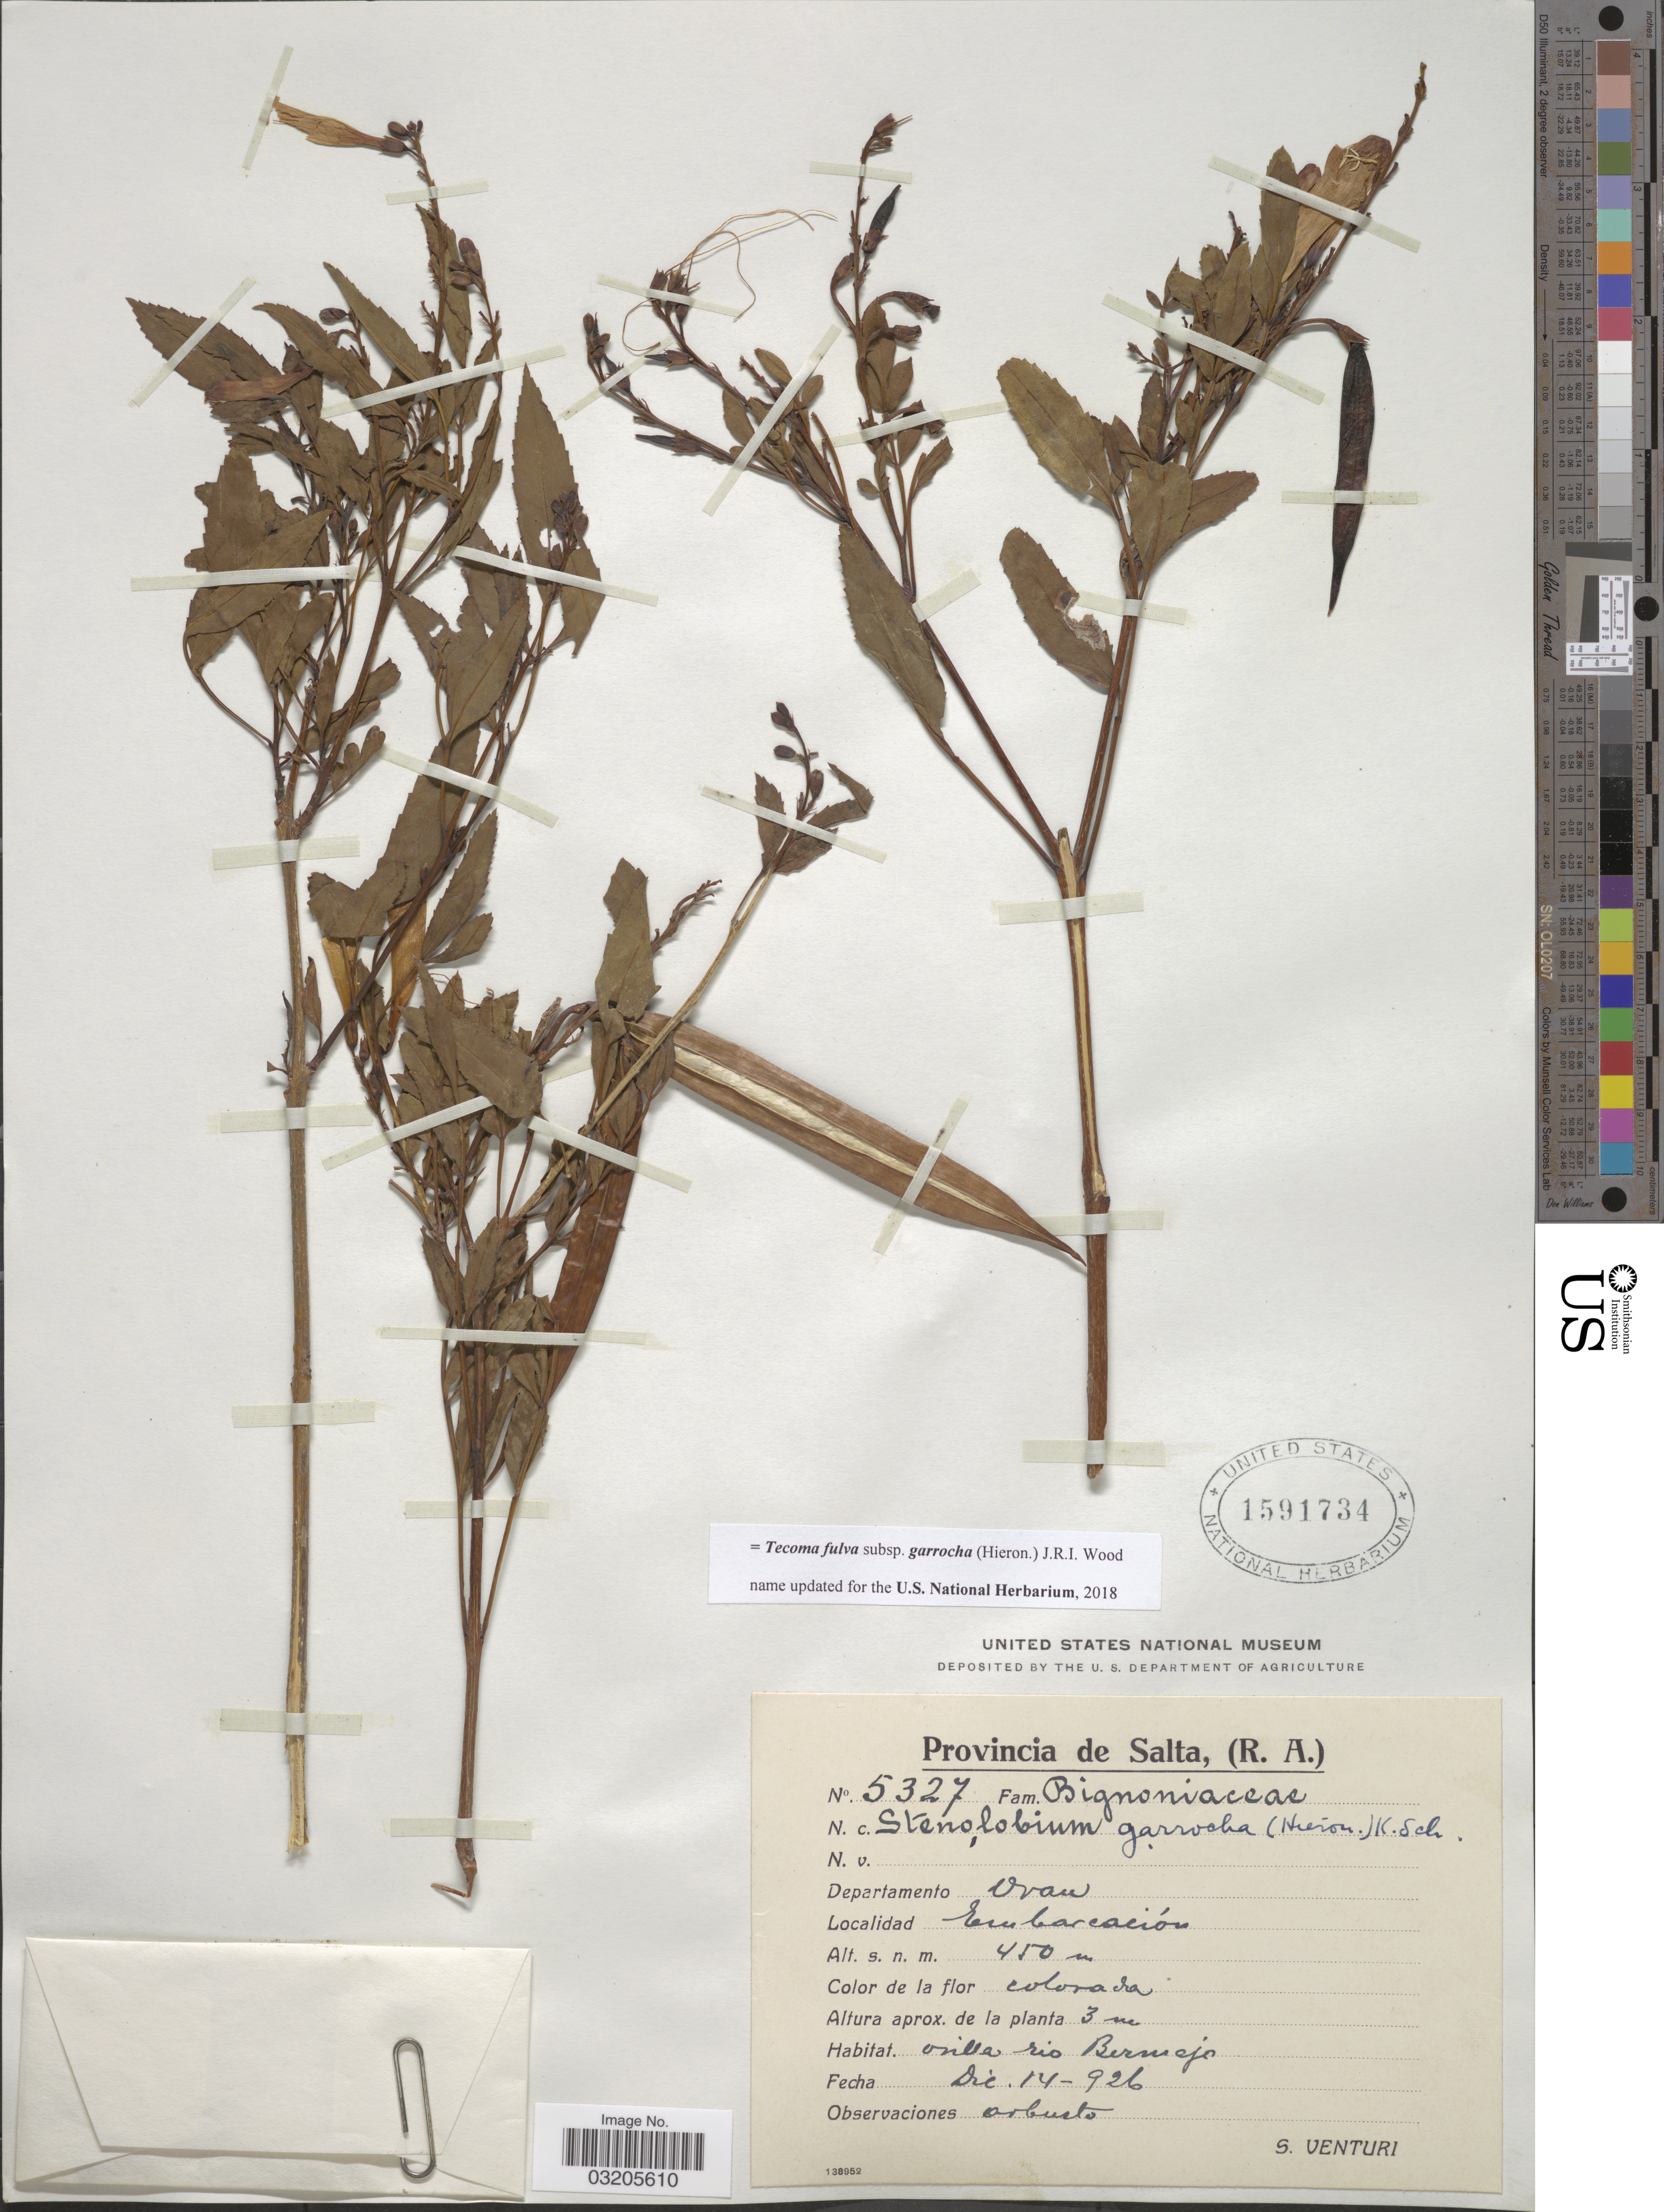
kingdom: Plantae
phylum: Tracheophyta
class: Magnoliopsida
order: Lamiales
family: Bignoniaceae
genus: Tecoma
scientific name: Tecoma stans subsp. garrocha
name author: J.R.I. Wood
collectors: S. Venturi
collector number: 5327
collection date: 1926-12-14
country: Argentina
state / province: Salta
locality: Departamento Oran. Embarcacíon.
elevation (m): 450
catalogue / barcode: US 1591734